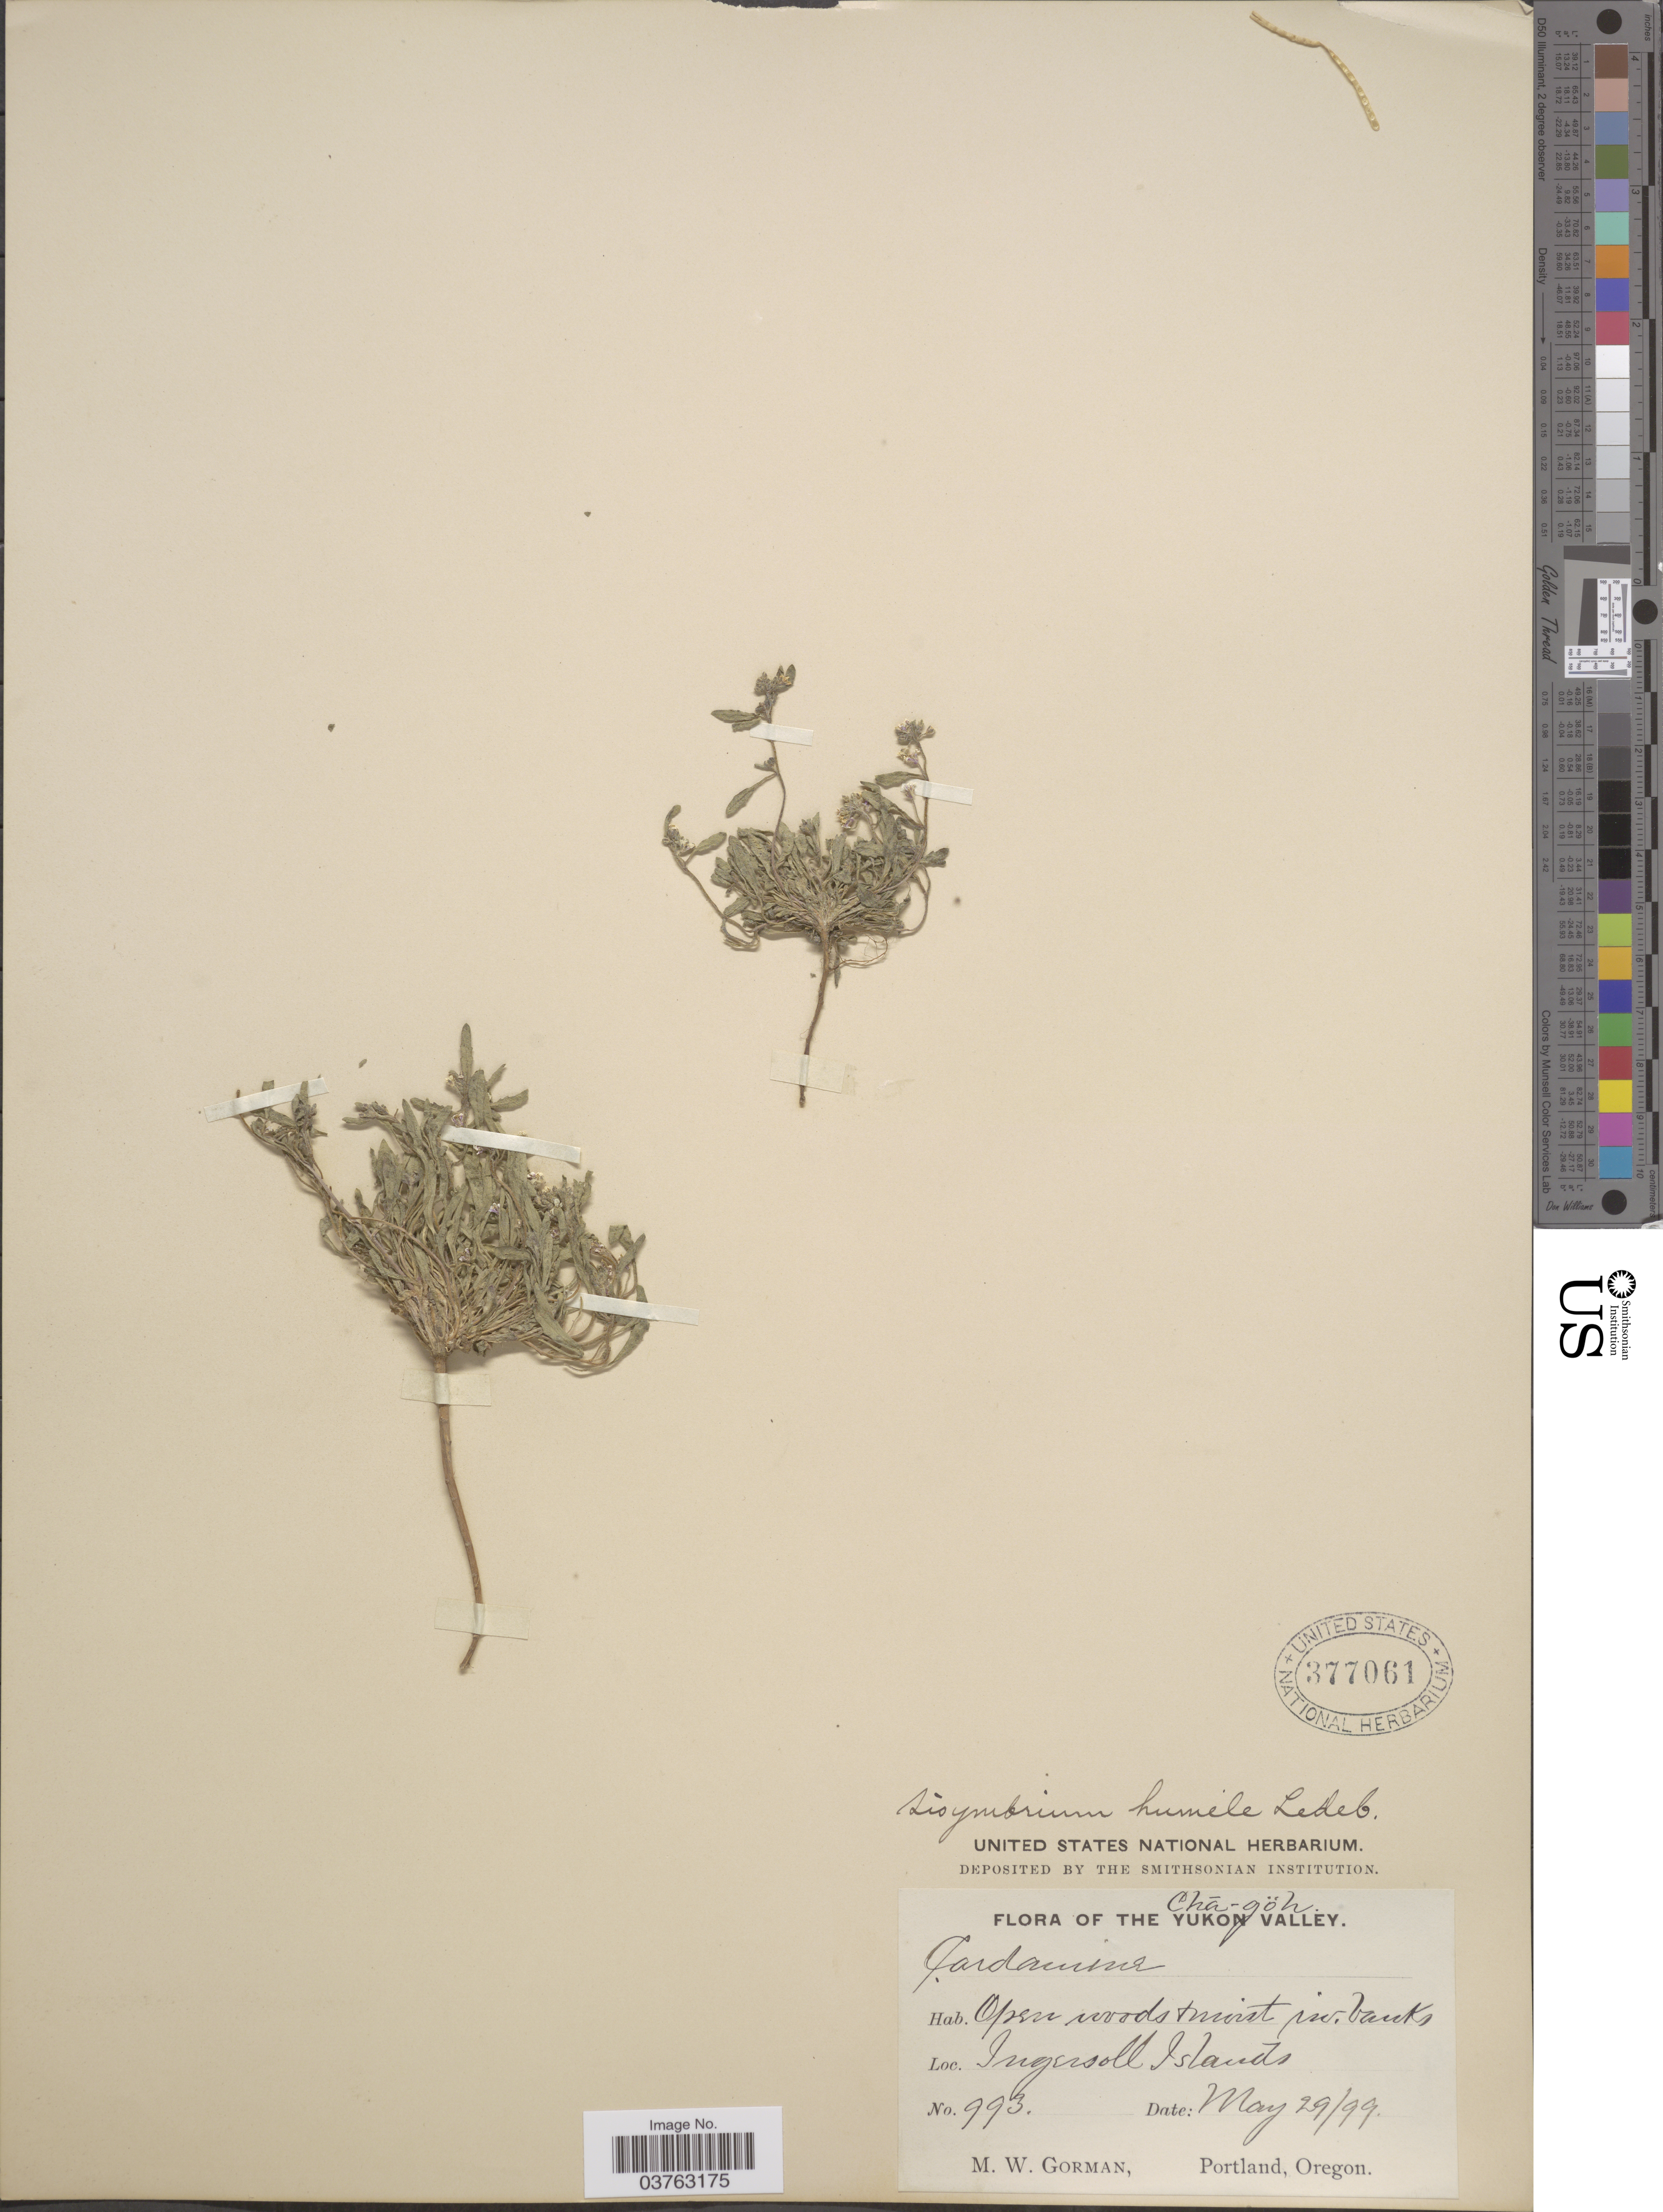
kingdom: Plantae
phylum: Tracheophyta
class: Magnoliopsida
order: Brassicales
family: Brassicaceae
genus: Neotorularia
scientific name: Neotorularia humilis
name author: (C.A. Mey.) Hedge & J. Léonard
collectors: M. W. Gorman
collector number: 993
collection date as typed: Transcribed d/m/y: 29/5/99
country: Canada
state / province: Yukon Territory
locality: Chá-göh. The Yukon Valley. Ingersoll Islands.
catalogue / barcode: US 377061